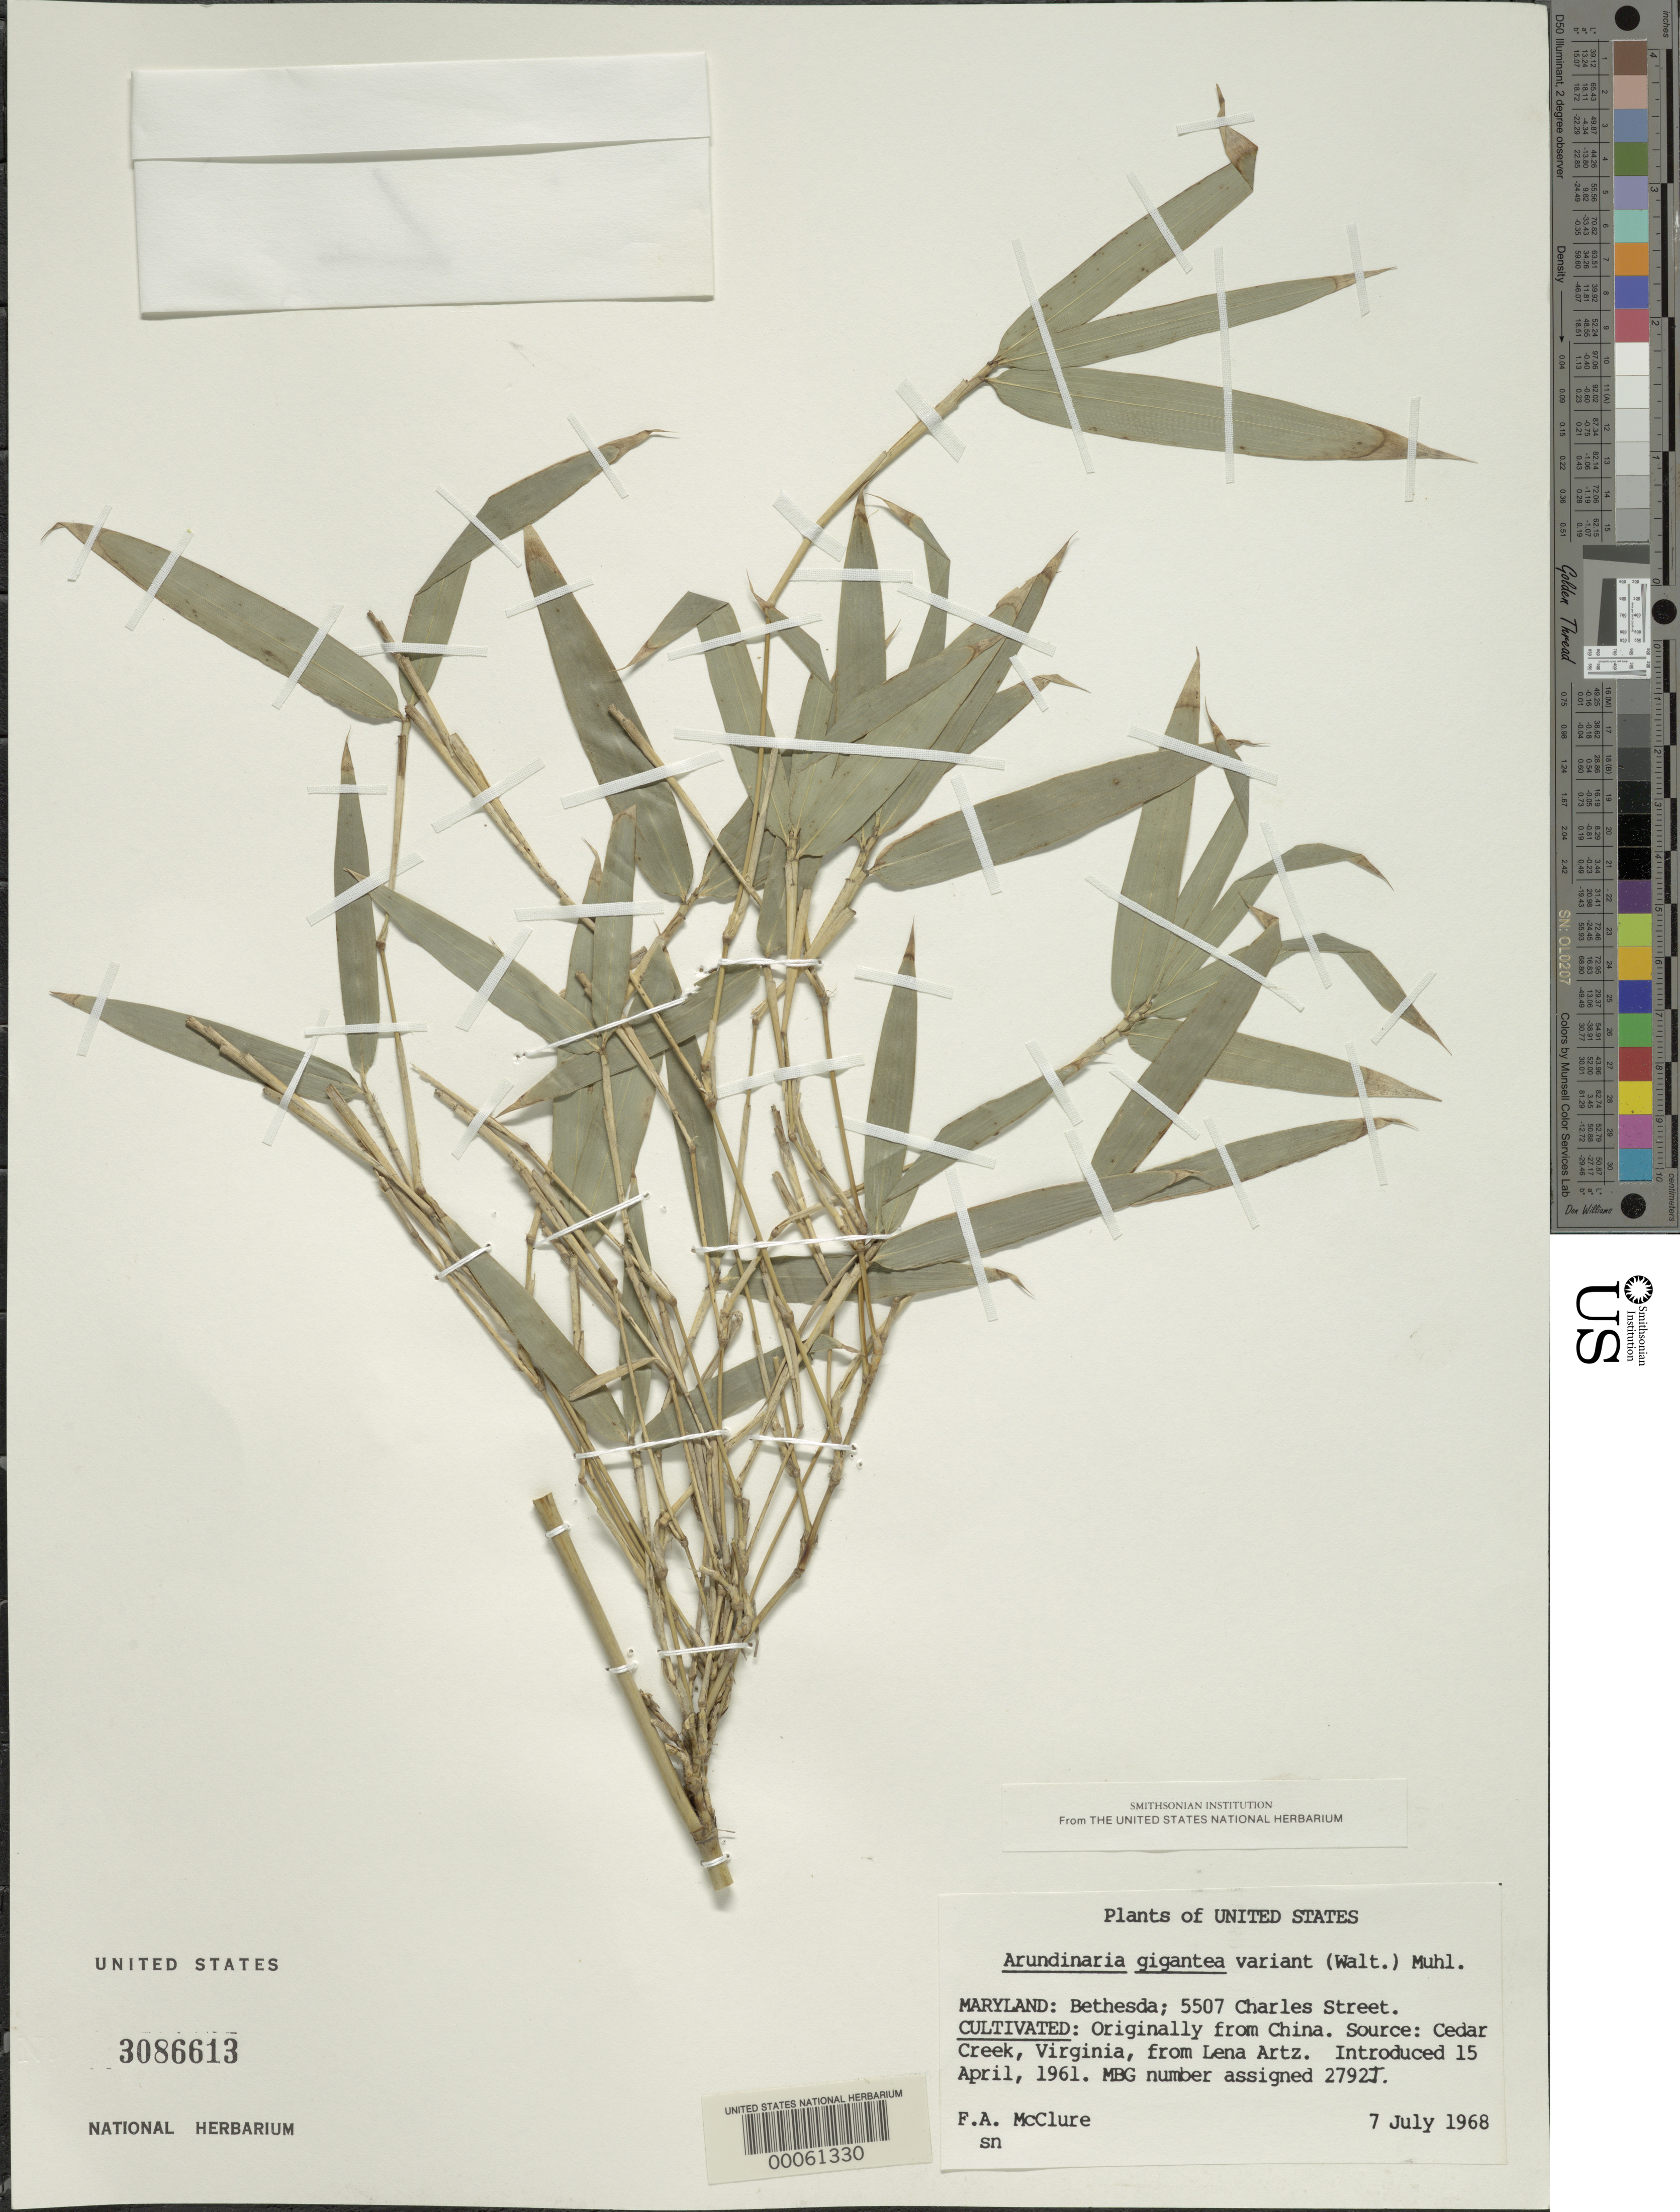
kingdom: Plantae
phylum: Tracheophyta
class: Liliopsida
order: Poales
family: Poaceae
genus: Arundinaria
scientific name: Arundinaria gigantea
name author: (Walter) Muhl.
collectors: F. A. McClure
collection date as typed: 07 Jul 1968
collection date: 1968-07-07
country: United States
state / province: Maryland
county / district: Montgomery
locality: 5507 Charles Street, Bethesda (McClure's garden)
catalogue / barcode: US 3086613